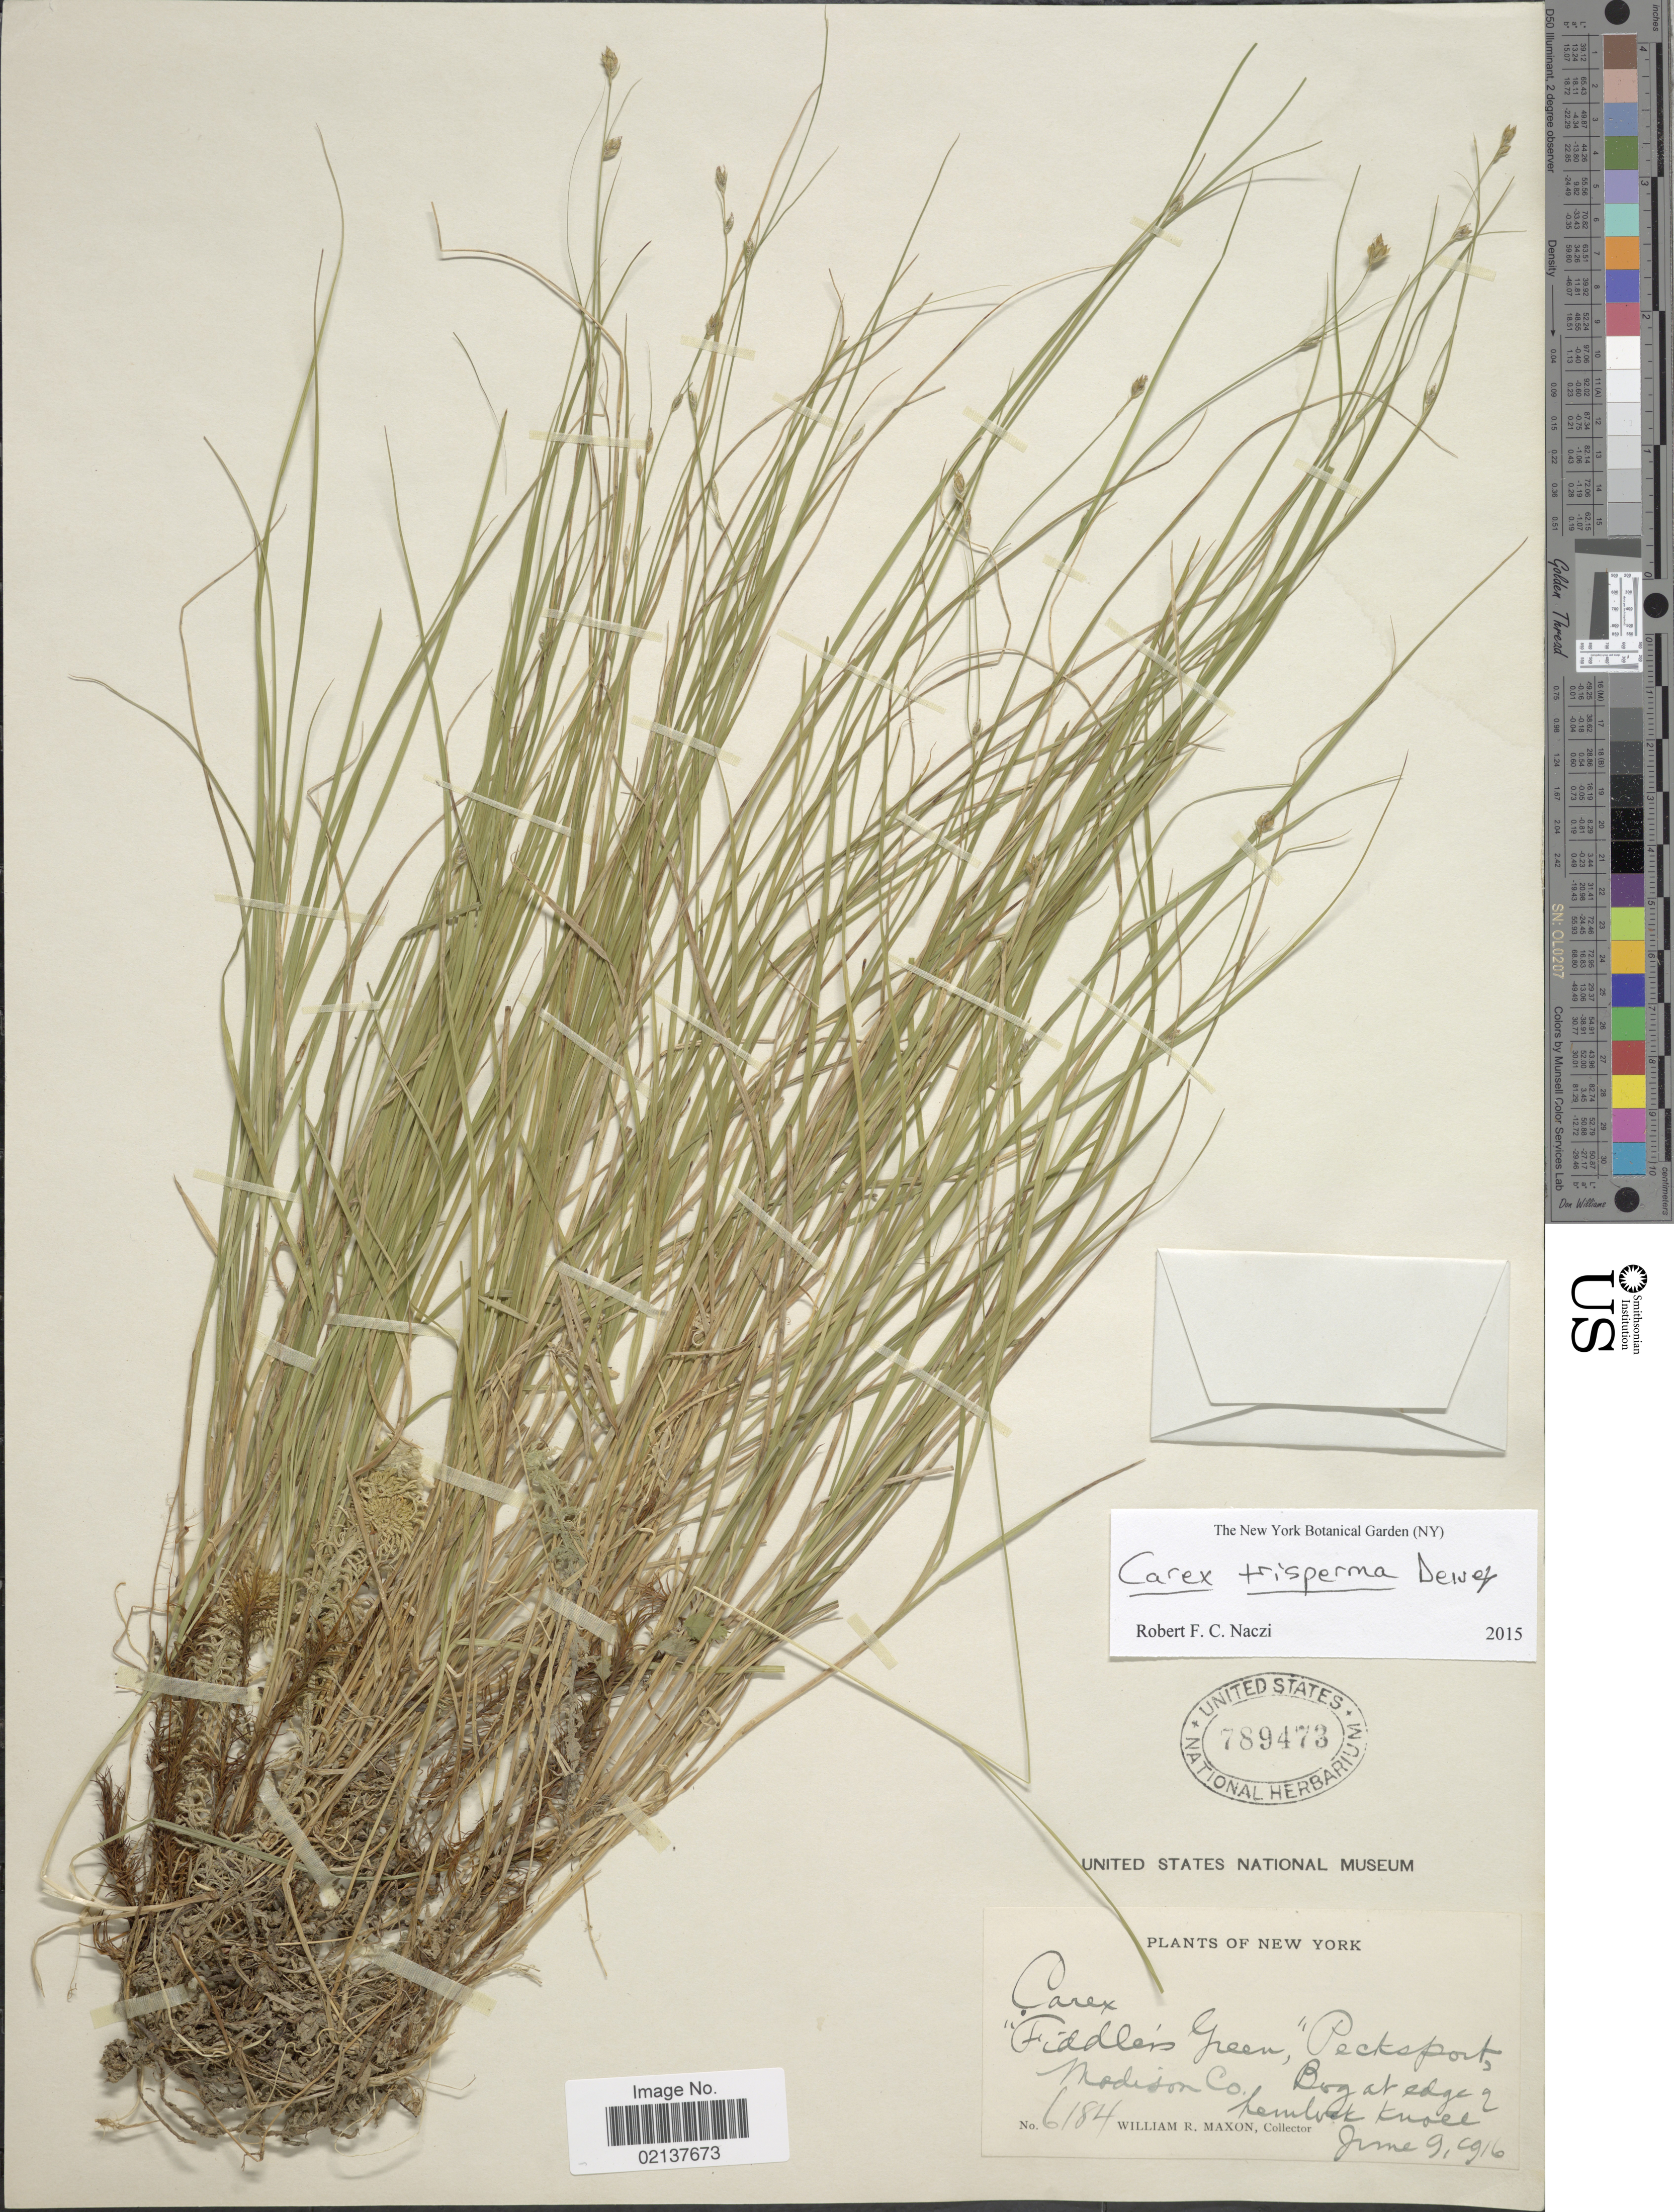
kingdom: Plantae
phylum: Tracheophyta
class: Liliopsida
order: Poales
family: Cyperaceae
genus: Carex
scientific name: Carex trisperma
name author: Dewey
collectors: W. R. Maxon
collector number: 6184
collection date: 1916-06-09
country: United States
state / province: New York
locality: Fiddler's Green, Pecksport, Madison Co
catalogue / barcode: US 789473